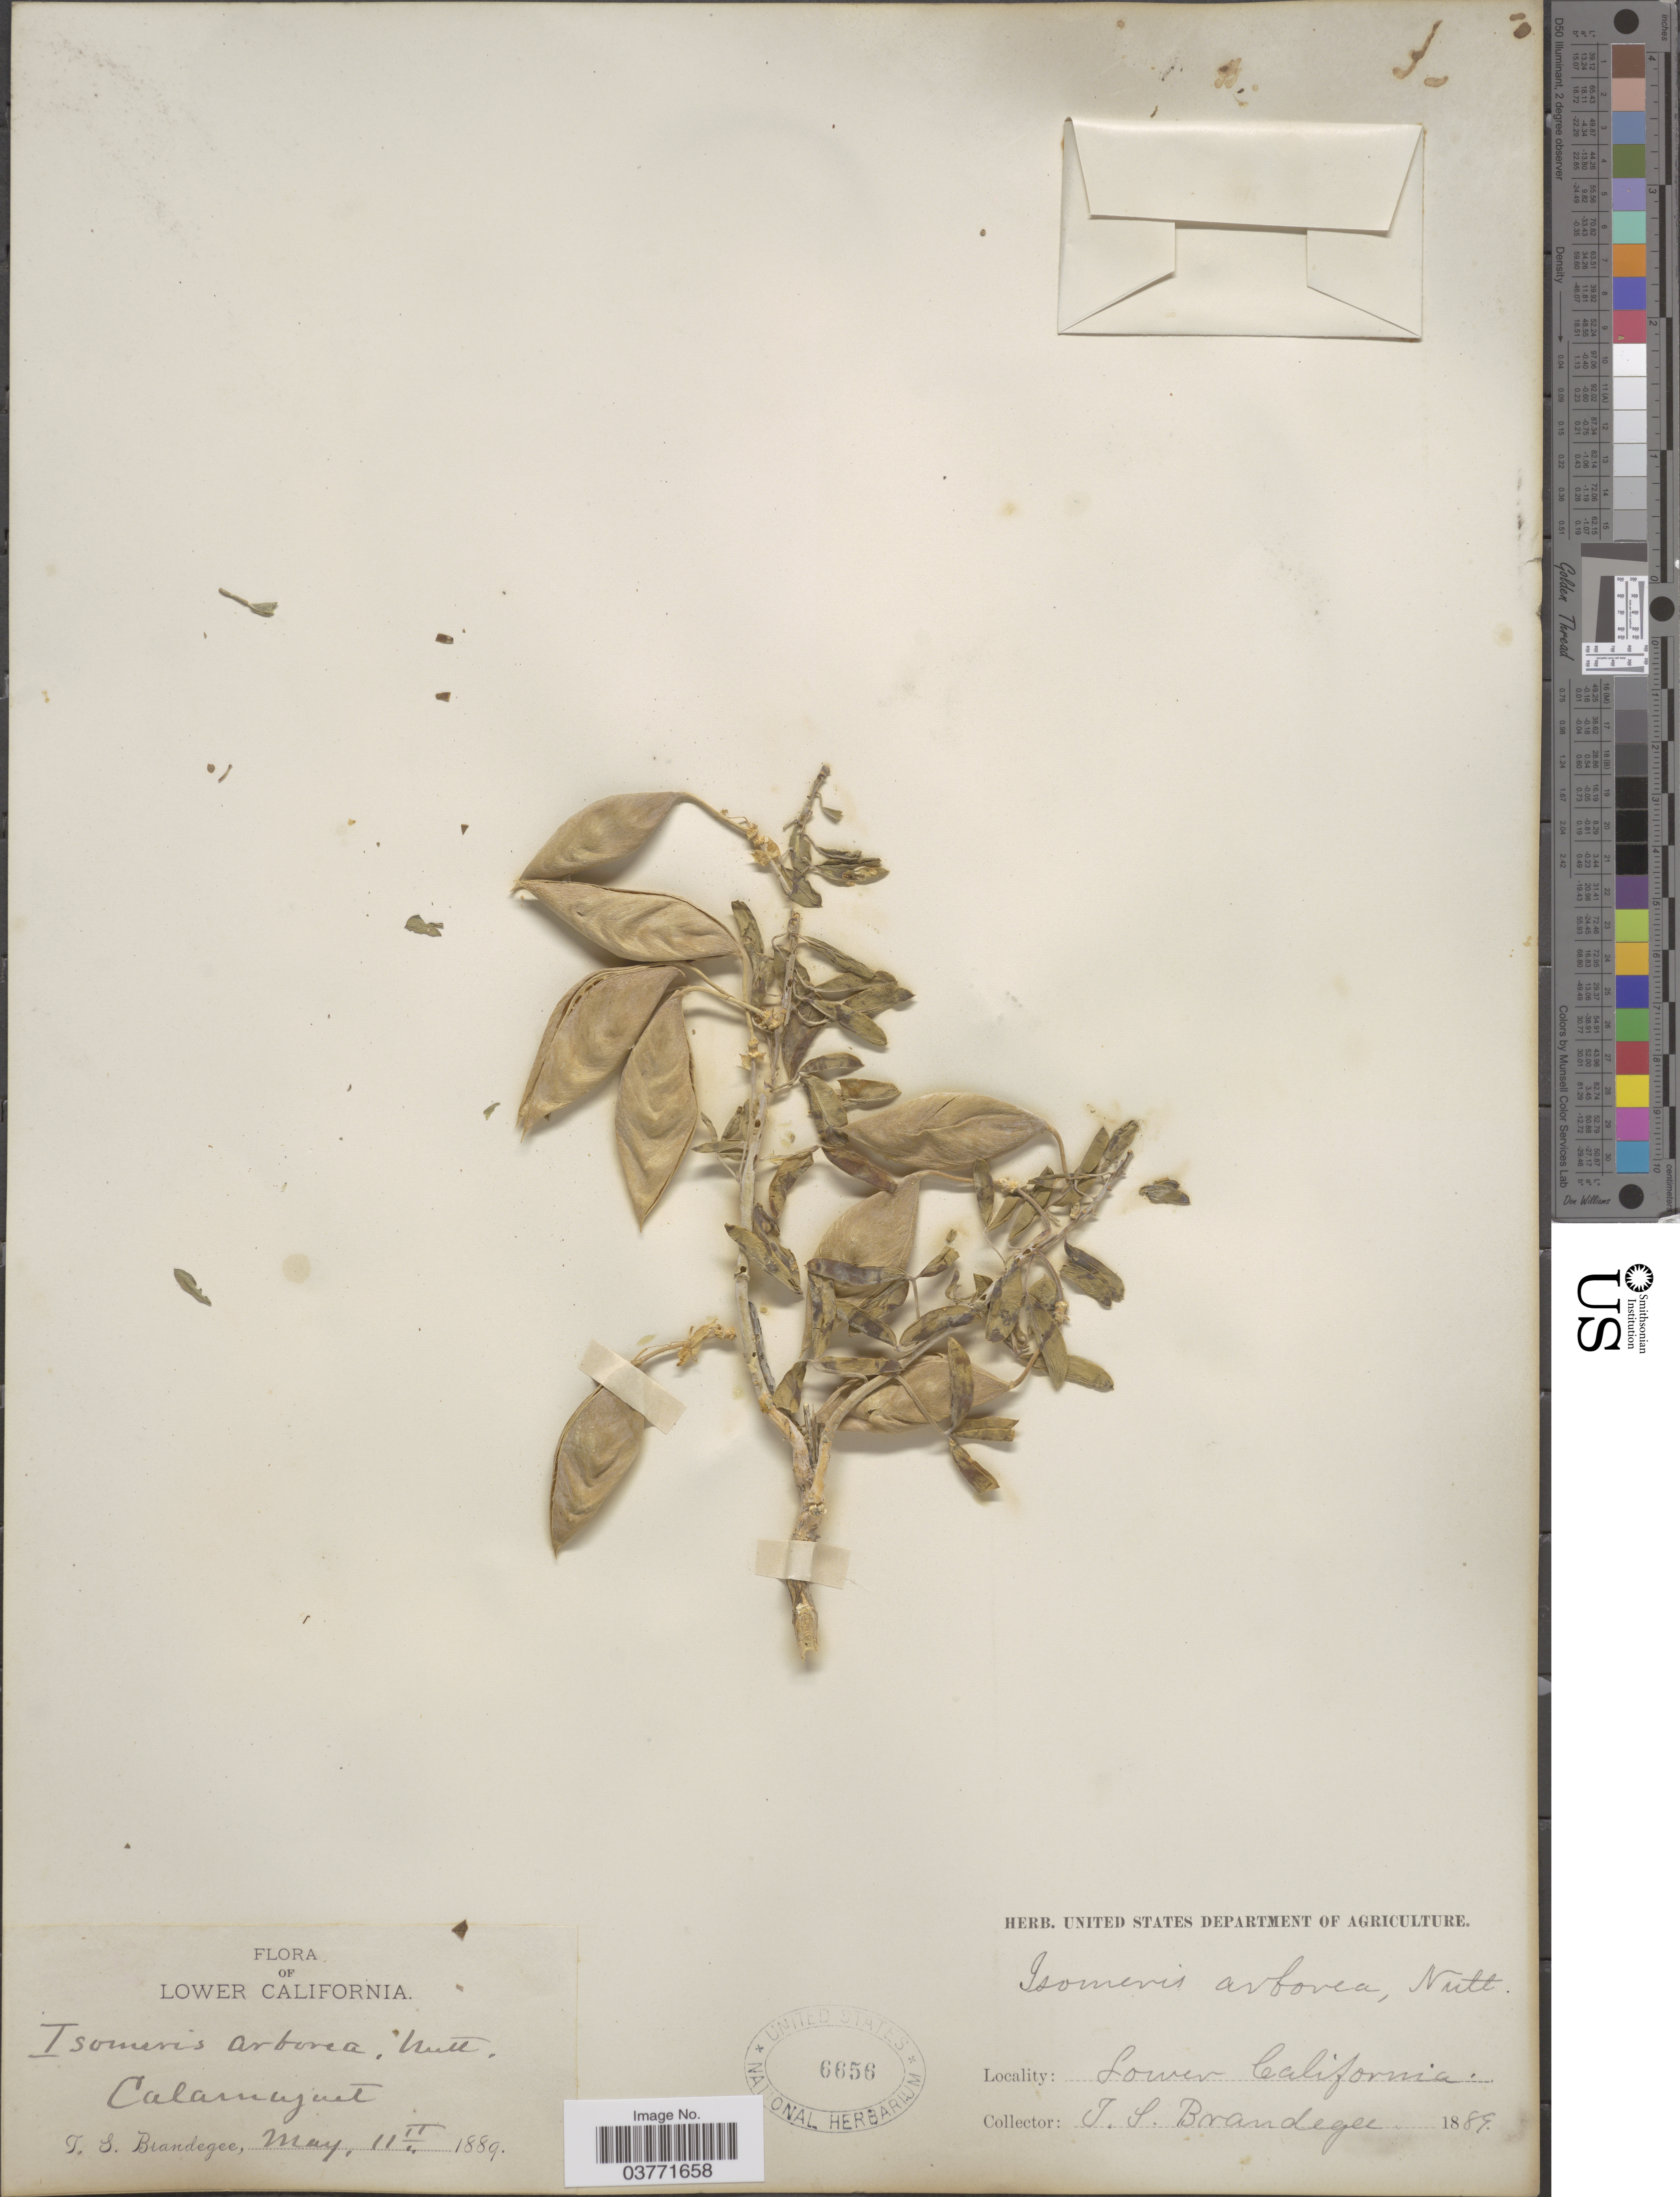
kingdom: Plantae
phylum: Tracheophyta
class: Magnoliopsida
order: Brassicales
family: Cleomaceae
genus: Cleomella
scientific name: Cleomella arborea var. angustata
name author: (Parish) Roalson & J.C. Hall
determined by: Strong, Mark T., (BOT), Smithsonian Institution - National Museum of Natural History (UNITED STATES)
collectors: T. S. Brandegee (herbarium)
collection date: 1889-05-11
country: Mexico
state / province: Baja California Norte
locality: Lower California. Calamajuet.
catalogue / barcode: US 6656